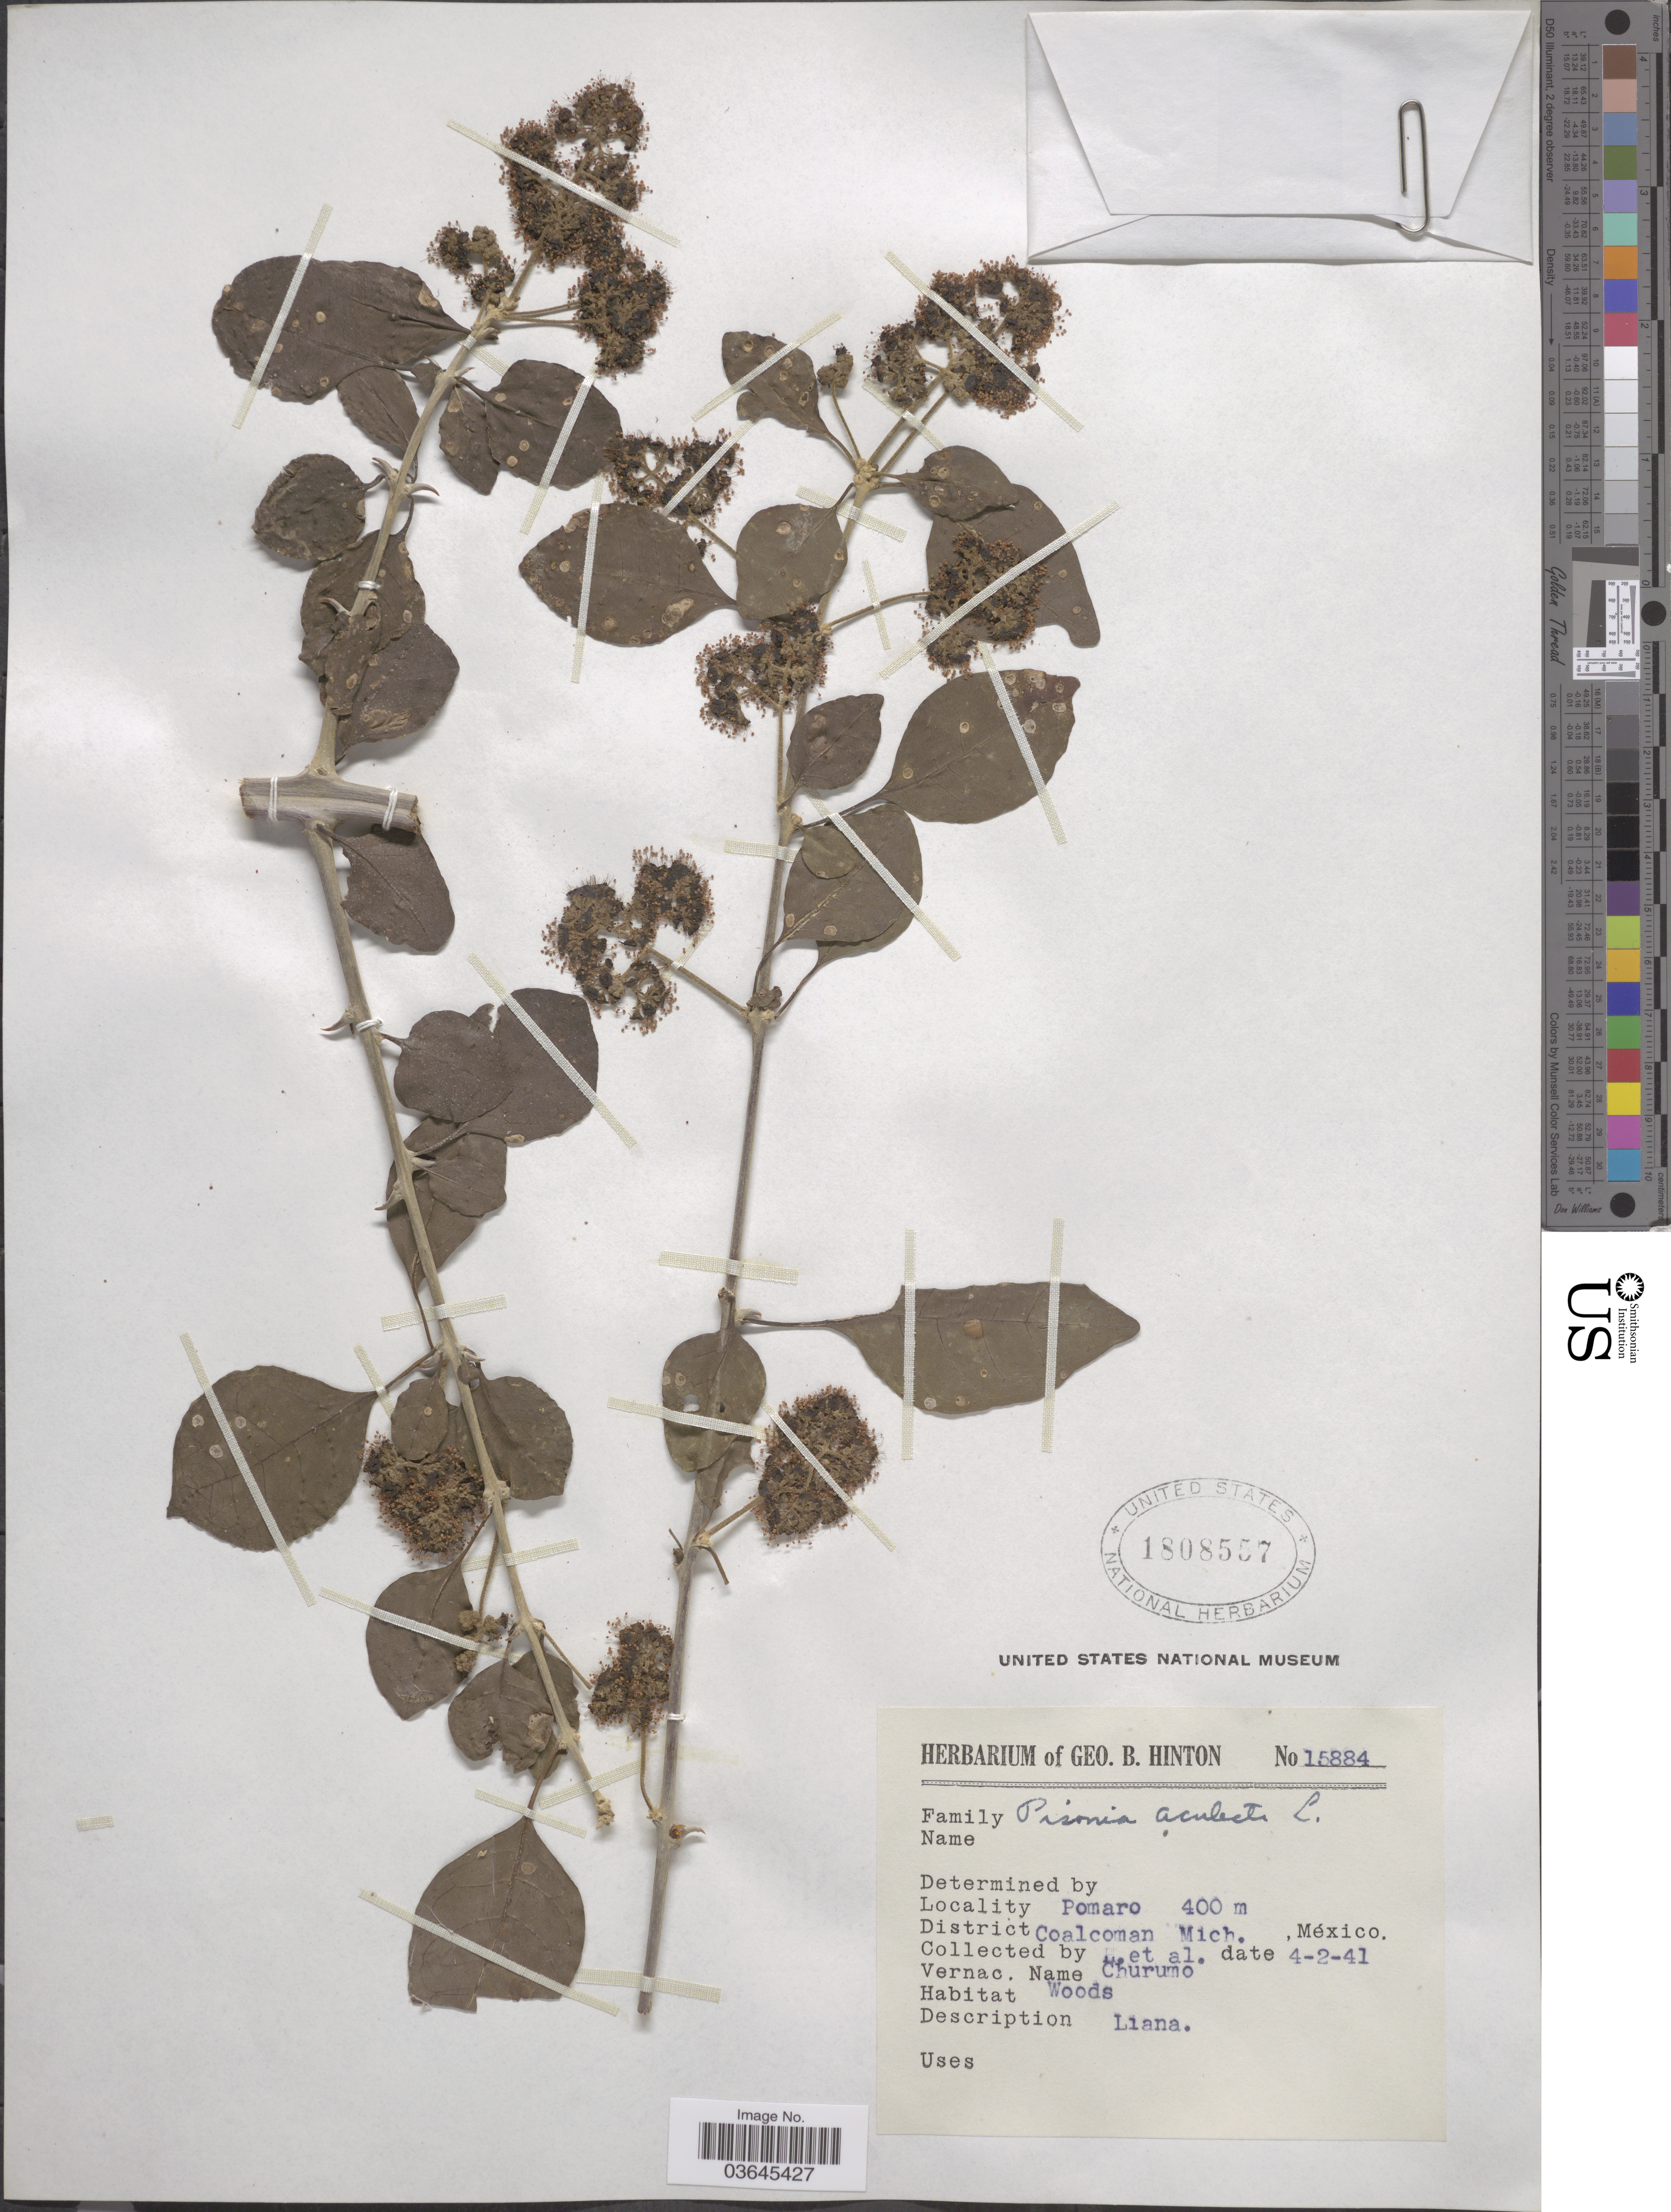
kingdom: Plantae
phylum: Tracheophyta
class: Magnoliopsida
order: Caryophyllales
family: Nyctaginaceae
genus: Pisonia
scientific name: Pisonia aculeata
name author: L.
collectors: G. B. Hinton & et al.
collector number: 15884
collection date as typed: Transcribed d/m/y: 4/2/41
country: Mexico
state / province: Michoacán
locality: Pomaro. District Coalcoman Mich.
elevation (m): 400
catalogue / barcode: US 1808557